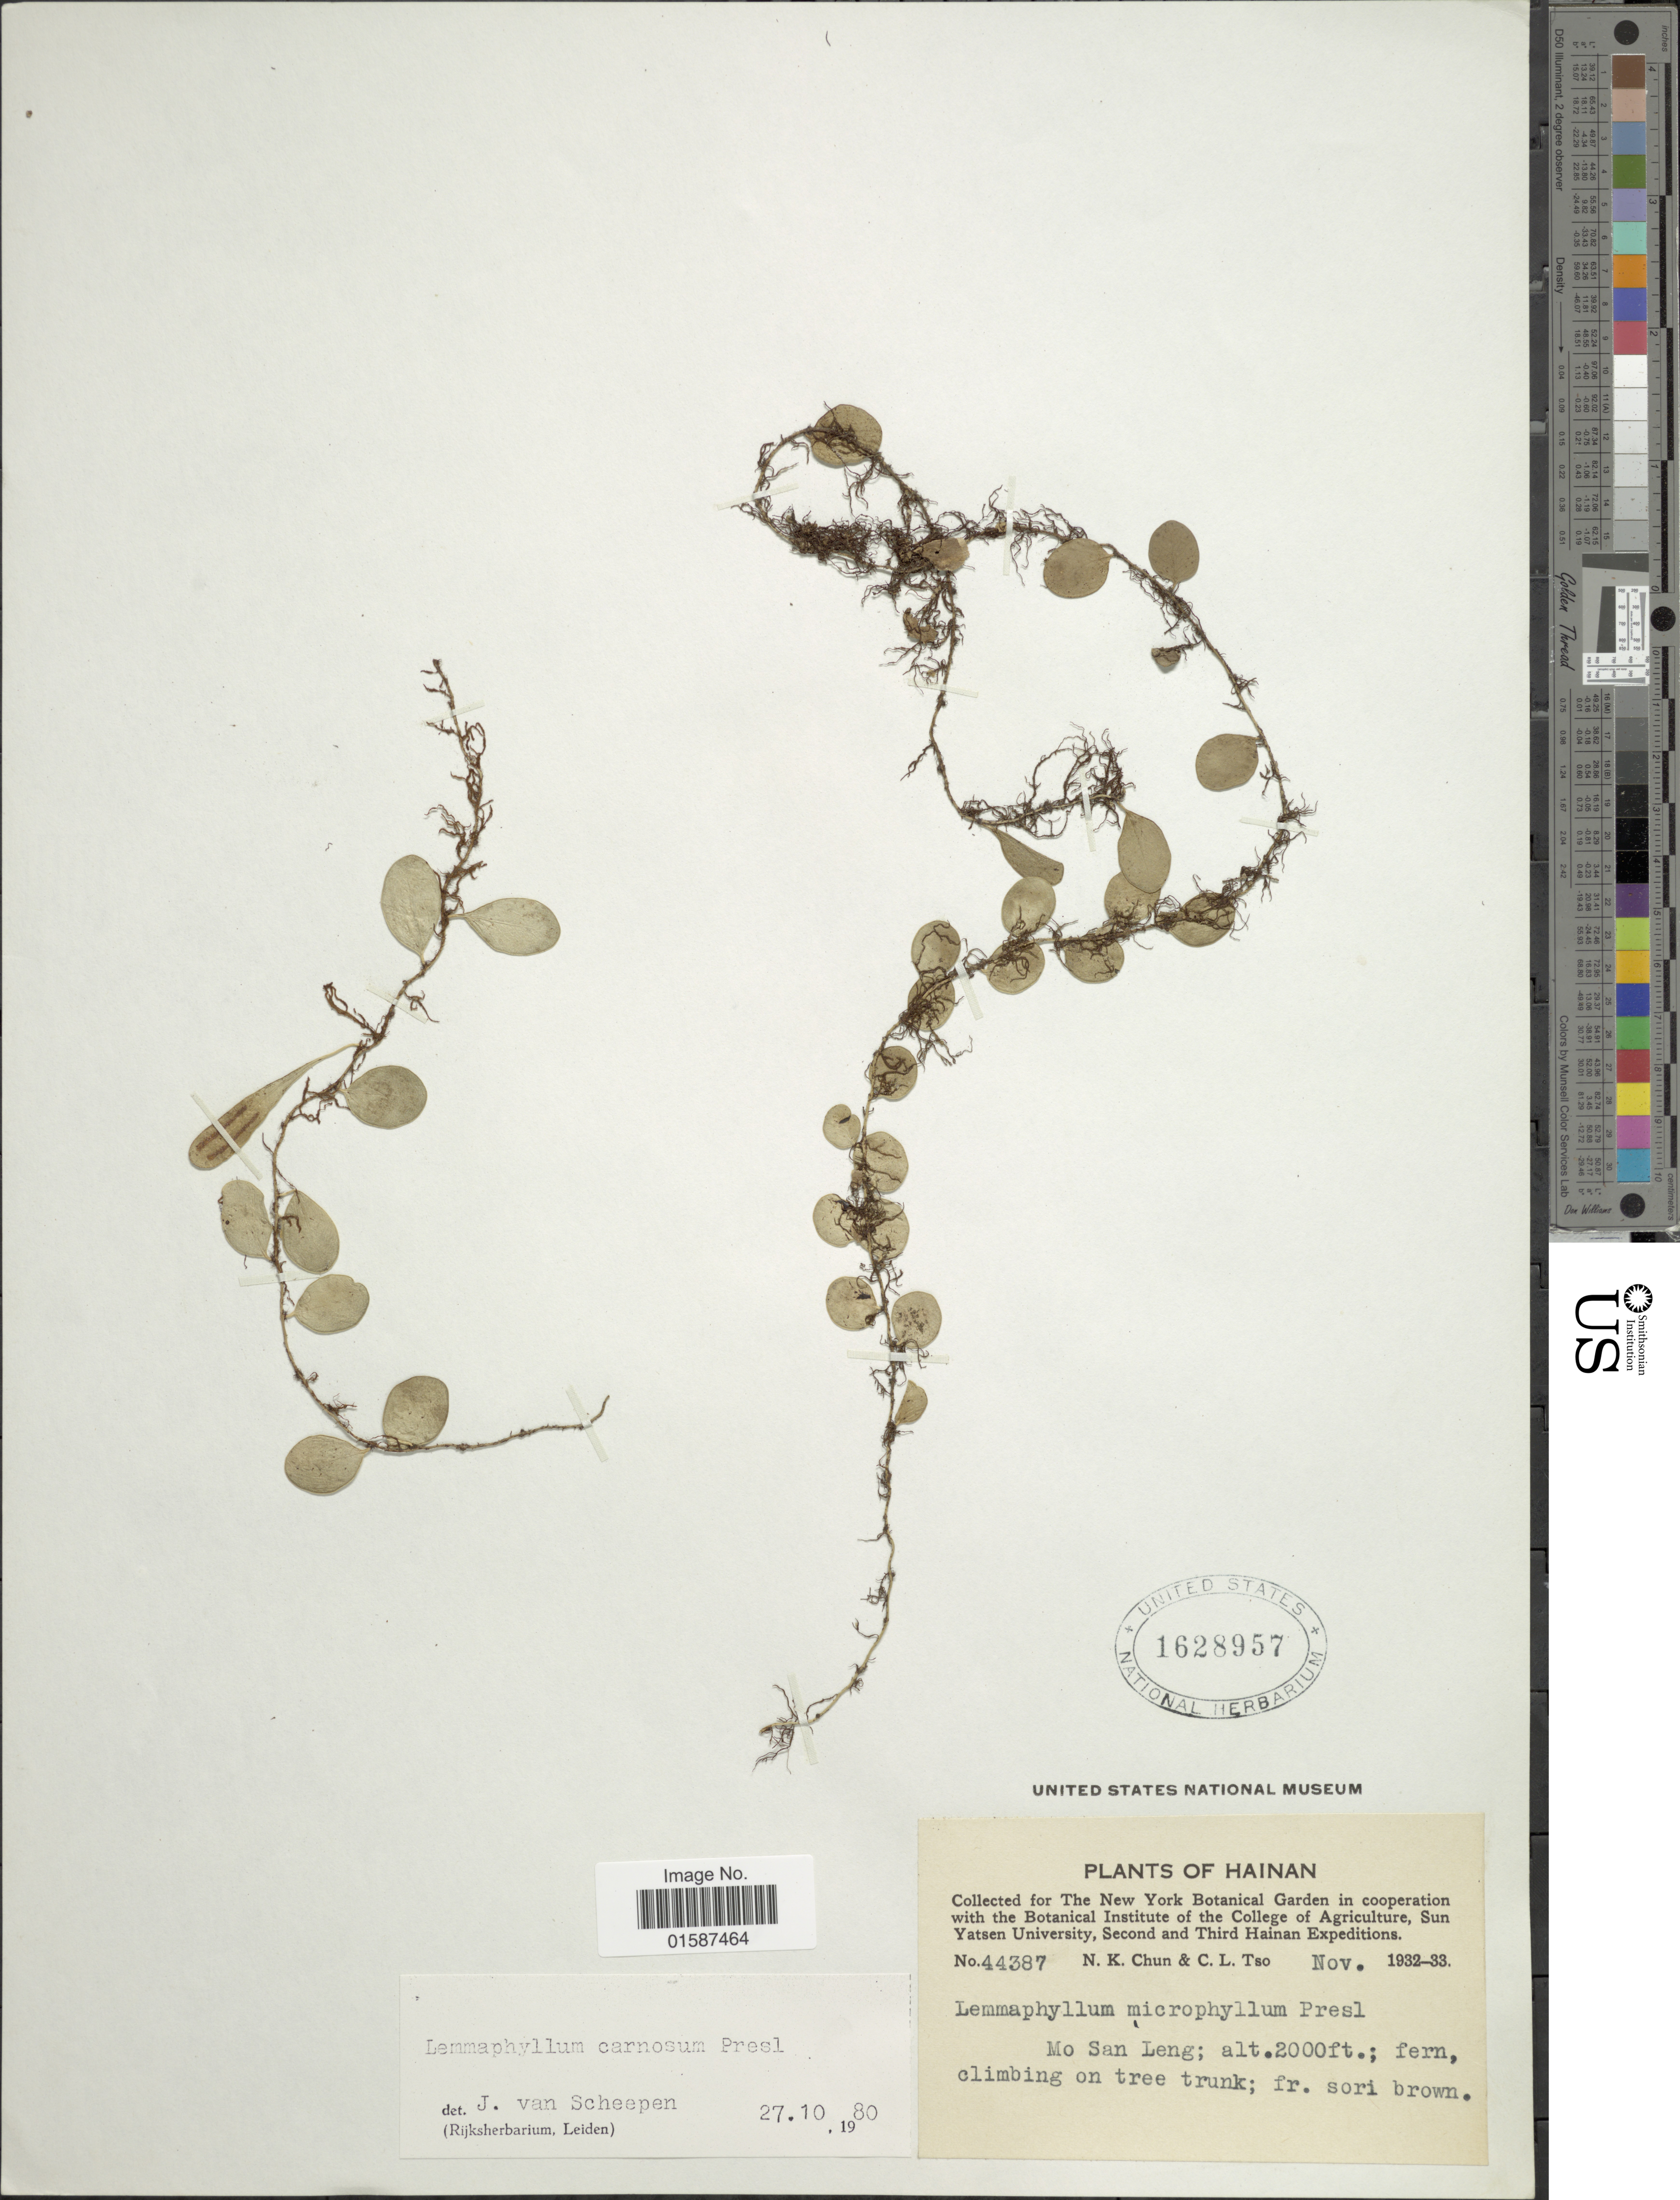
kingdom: Plantae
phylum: Tracheophyta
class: Polypodiopsida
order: Polypodiales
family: Polypodiaceae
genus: Lemmaphyllum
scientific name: Lemmaphyllum carnosum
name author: (J. Sm. ex Hook.) C. Presl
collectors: N. K. Chun & C. Tso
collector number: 44387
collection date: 1932-11/1933-11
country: China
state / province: Hainan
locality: Hainan, Mo San Leng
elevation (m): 610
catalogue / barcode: US 1628957